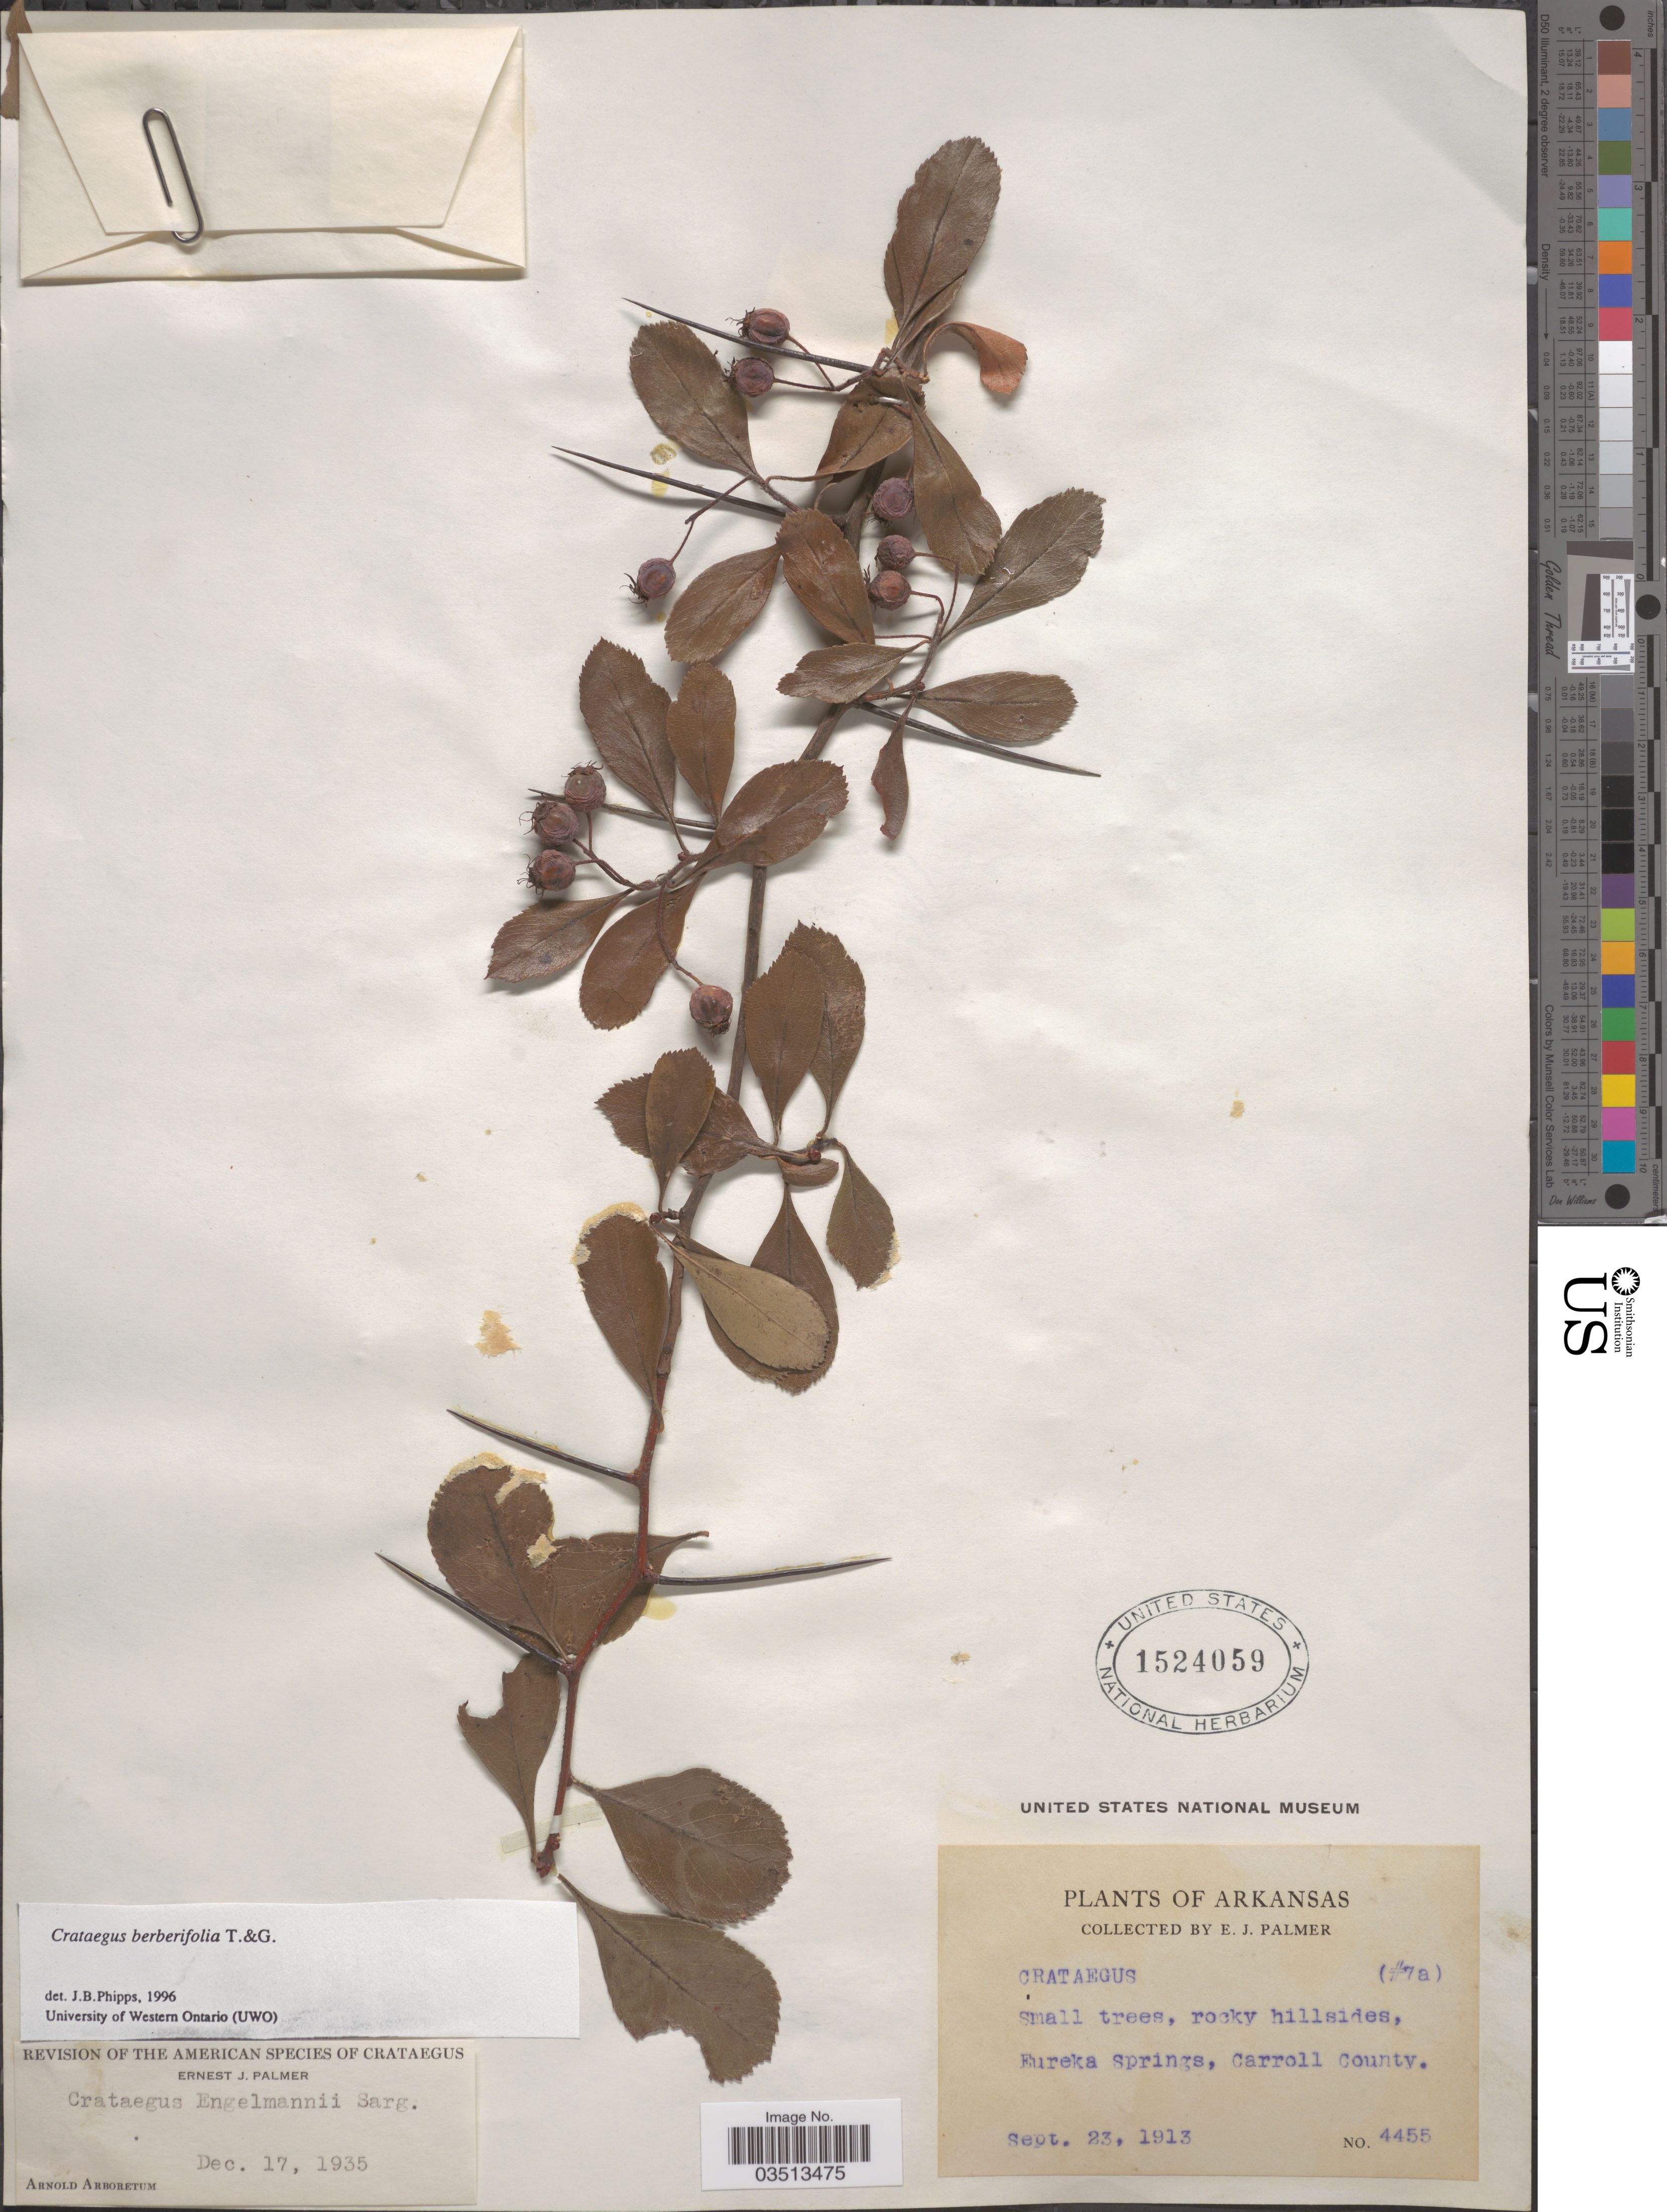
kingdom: Plantae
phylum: Tracheophyta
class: Magnoliopsida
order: Rosales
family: Rosaceae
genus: Crataegus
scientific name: Crataegus berberifolia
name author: Torr. & A. Gray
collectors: E. J. Palmer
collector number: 4455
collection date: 1913-09-23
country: United States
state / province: Arkansas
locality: Small trees, rocky hillsides, Eureka Springs, Carroll County.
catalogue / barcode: US 1524059